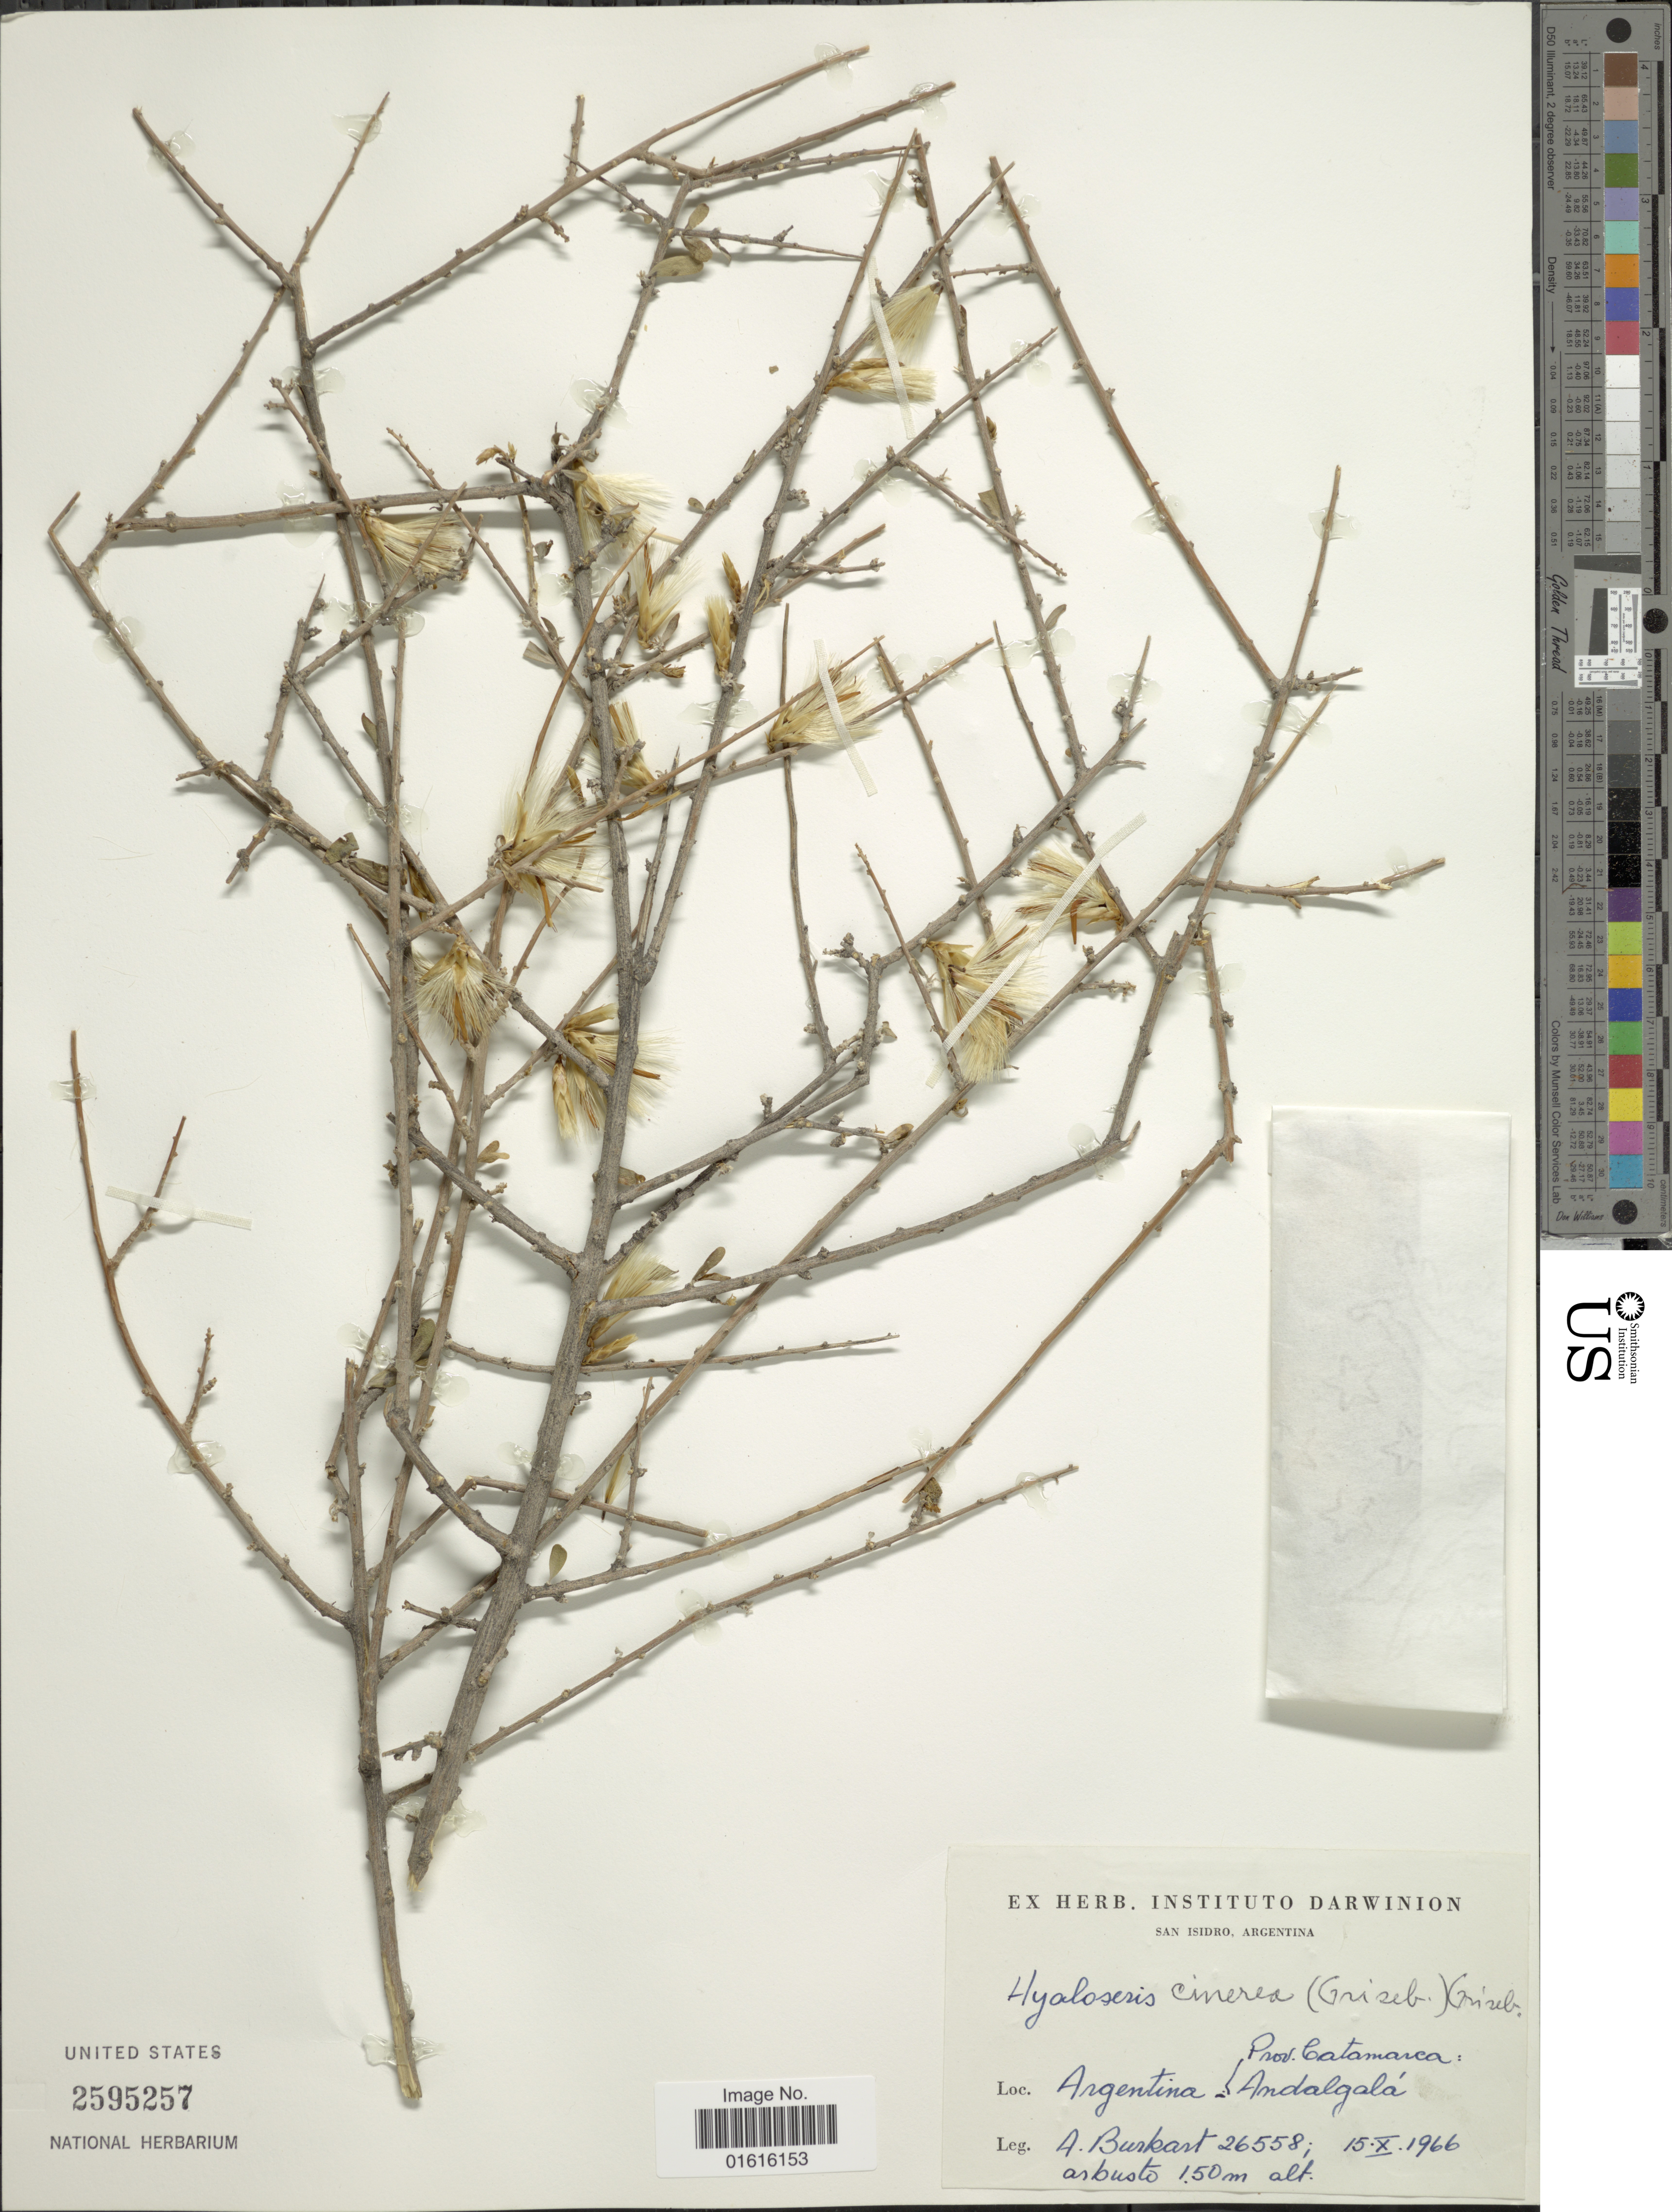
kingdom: Plantae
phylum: Tracheophyta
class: Magnoliopsida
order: Asterales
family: Asteraceae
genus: Hyaloseris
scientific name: Hyaloseris cinerea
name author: (Griseb.) Griseb.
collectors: A. E. Burkart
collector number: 26558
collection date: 1966-10-15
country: Argentina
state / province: Catamarca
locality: Andalgala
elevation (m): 150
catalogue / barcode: US 2595257